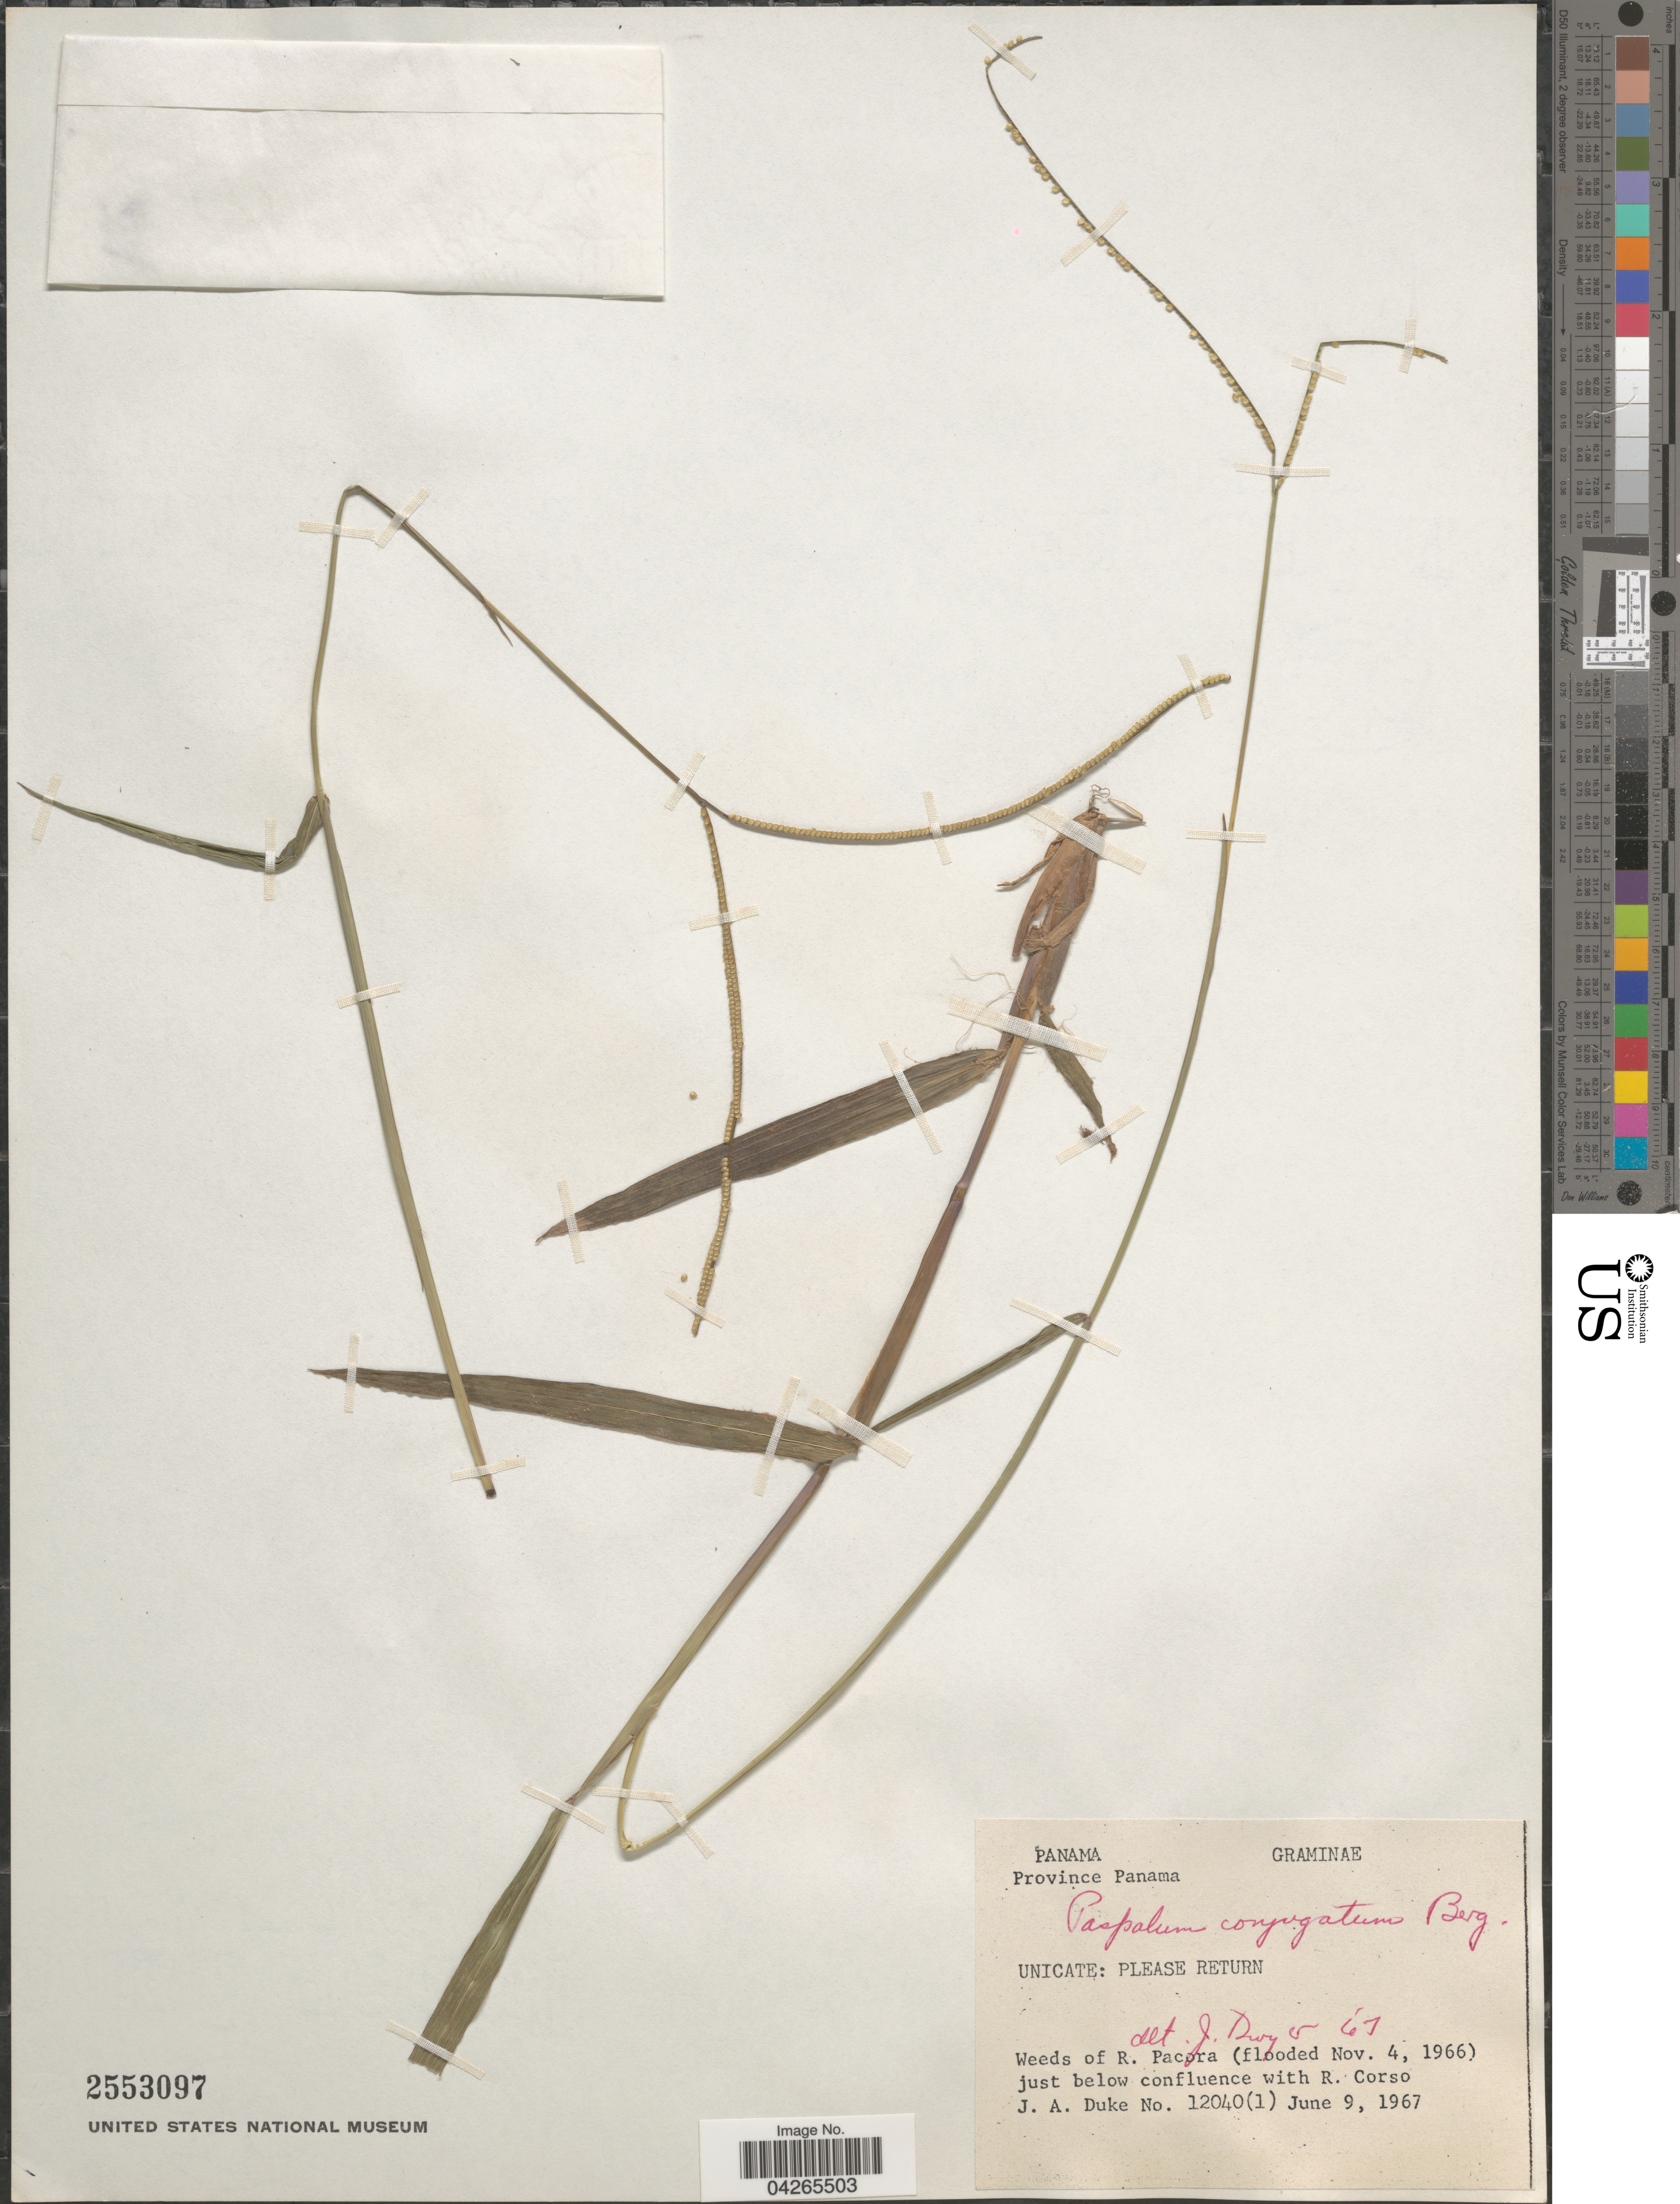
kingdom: Plantae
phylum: Tracheophyta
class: Liliopsida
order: Poales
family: Poaceae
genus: Paspalum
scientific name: Paspalum conjugatum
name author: P.J. Bergius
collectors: J. A. Duke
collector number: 12040(1)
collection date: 1967-06-09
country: Panama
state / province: Panamá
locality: Weeds of R. Pacora (just below confluence with R. Corso).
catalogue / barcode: US 2553097